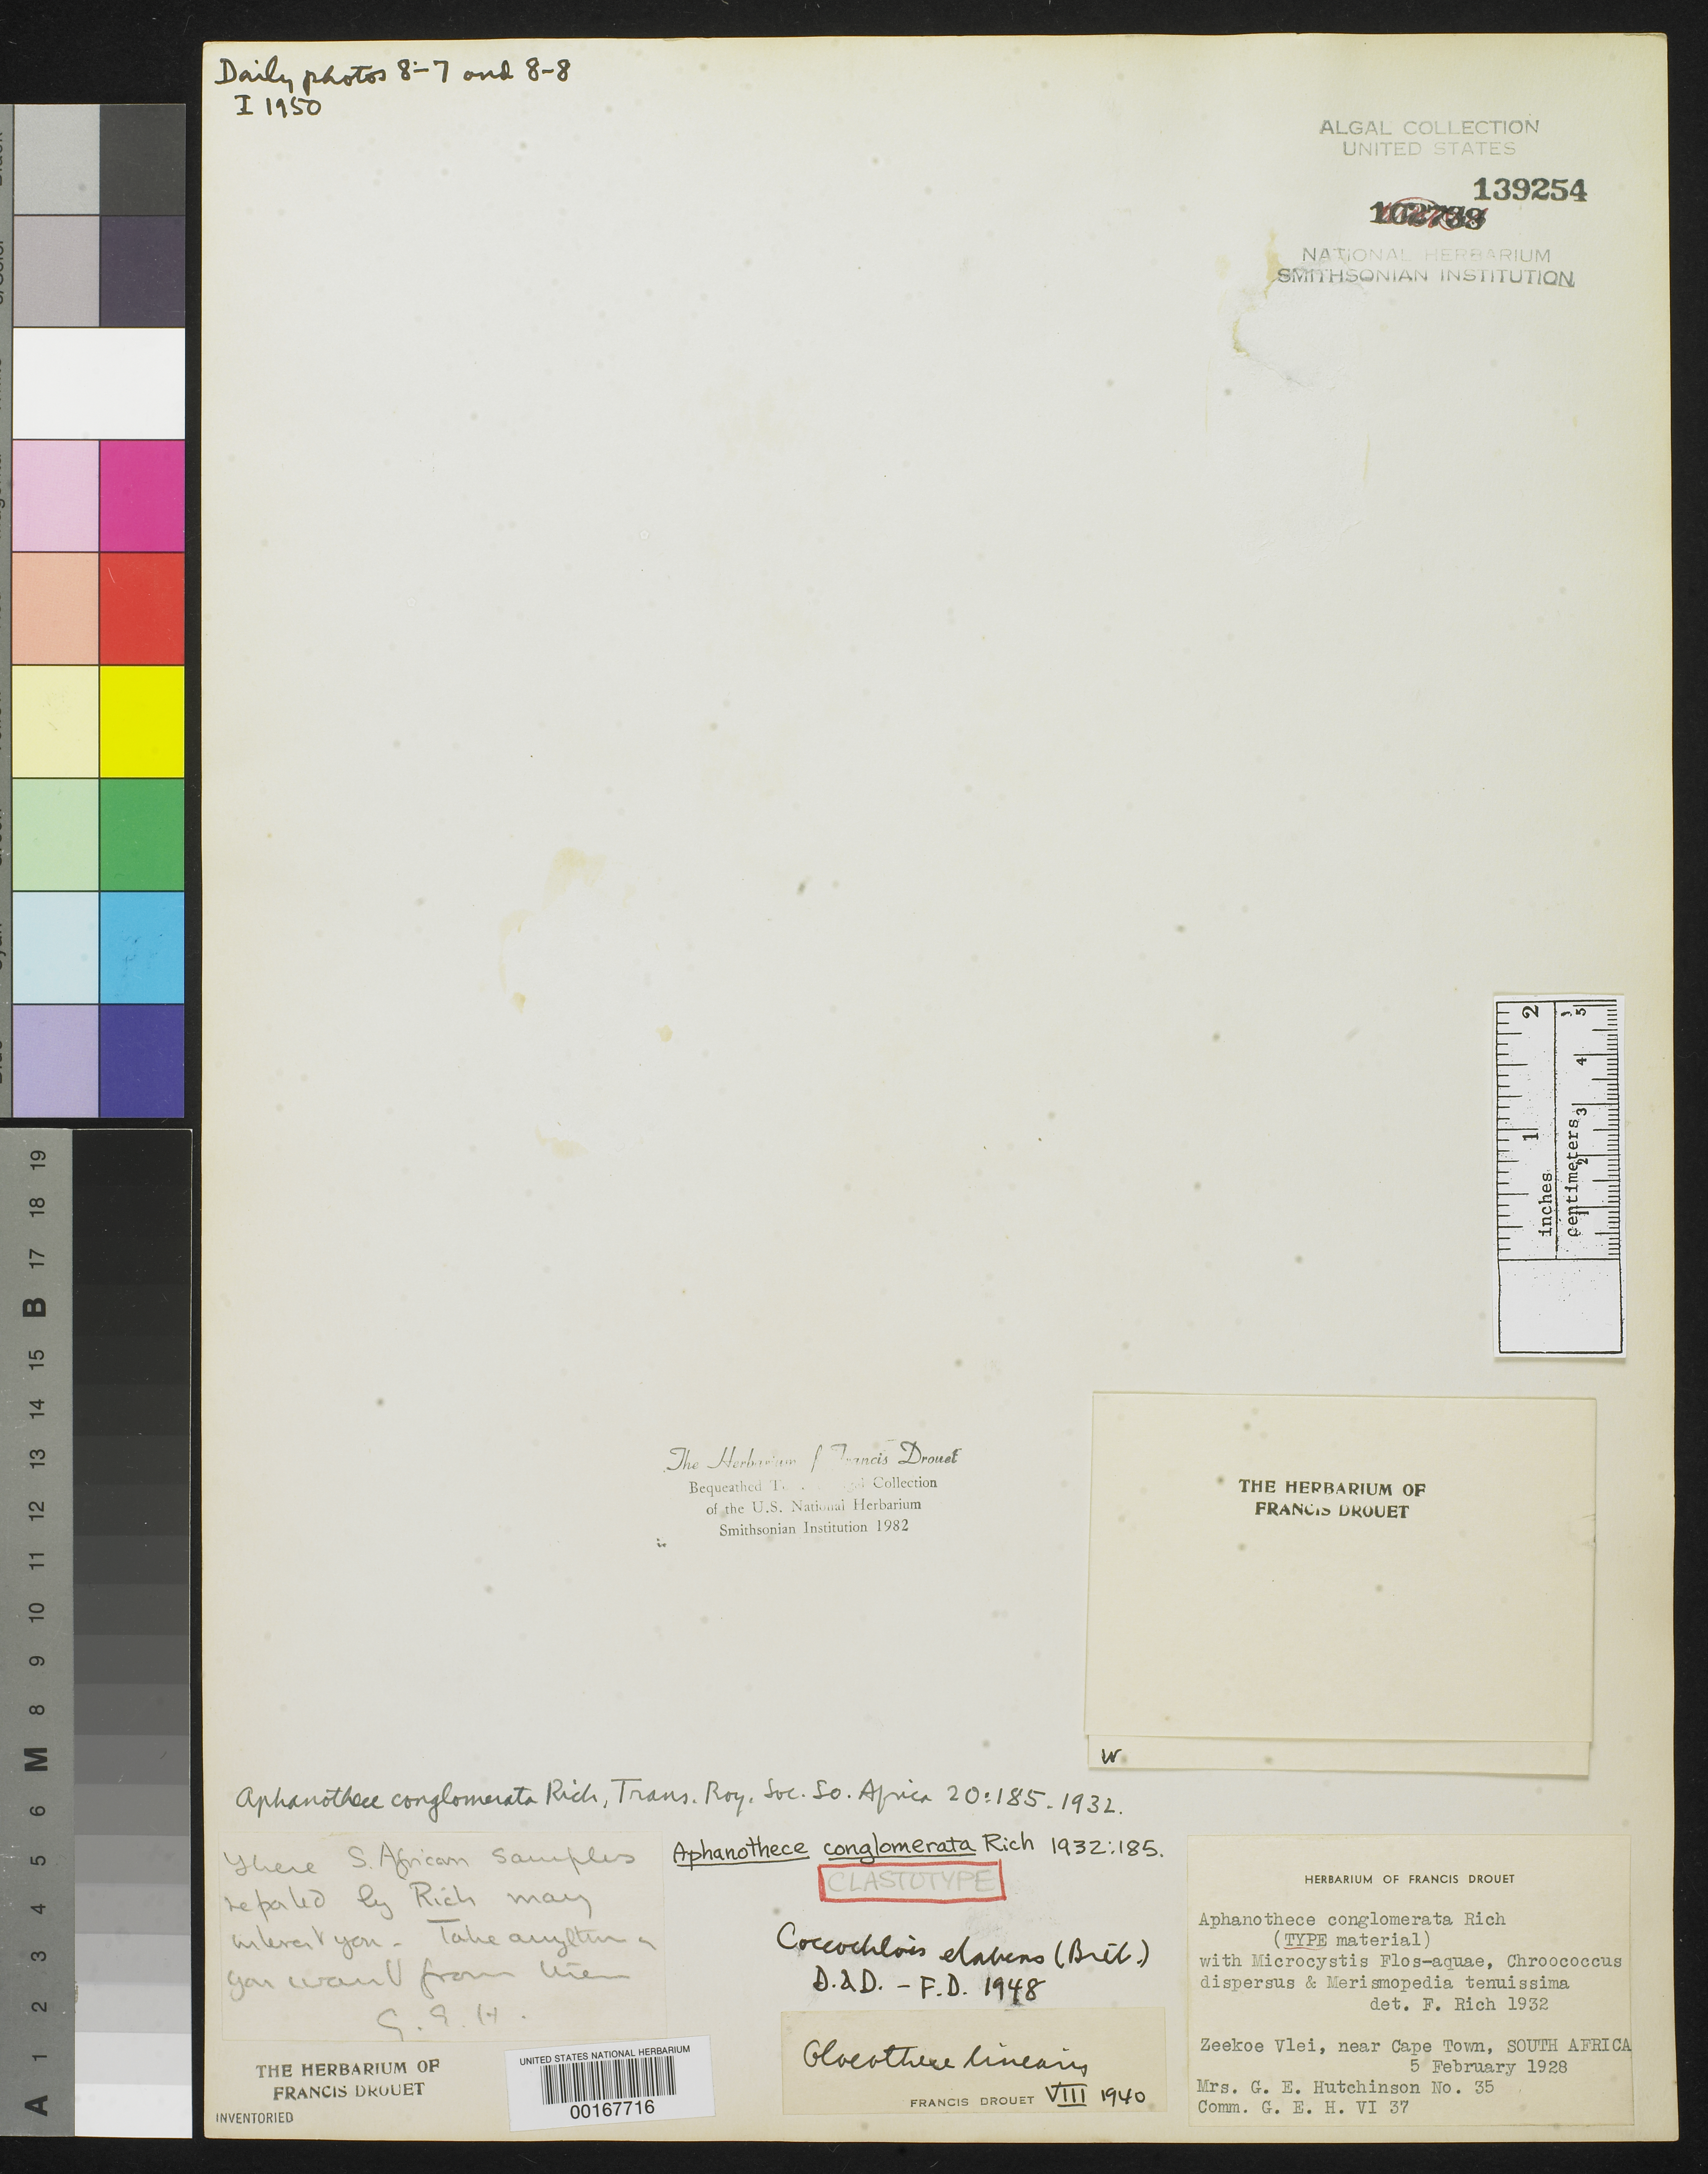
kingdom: Bacteria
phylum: Cyanobacteria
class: Cyanobacteriia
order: Cyanobacteriales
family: Microcystaceae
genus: Aphanothece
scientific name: Aphanothece conglomerata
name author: Rich, F.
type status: Clastotype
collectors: G. E. Hutchinson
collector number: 35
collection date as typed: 05 Feb 1928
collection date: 1928-02-05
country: South Africa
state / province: Western Cape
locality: Zeekoe Vlei, near Cape Town.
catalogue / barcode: US 139254